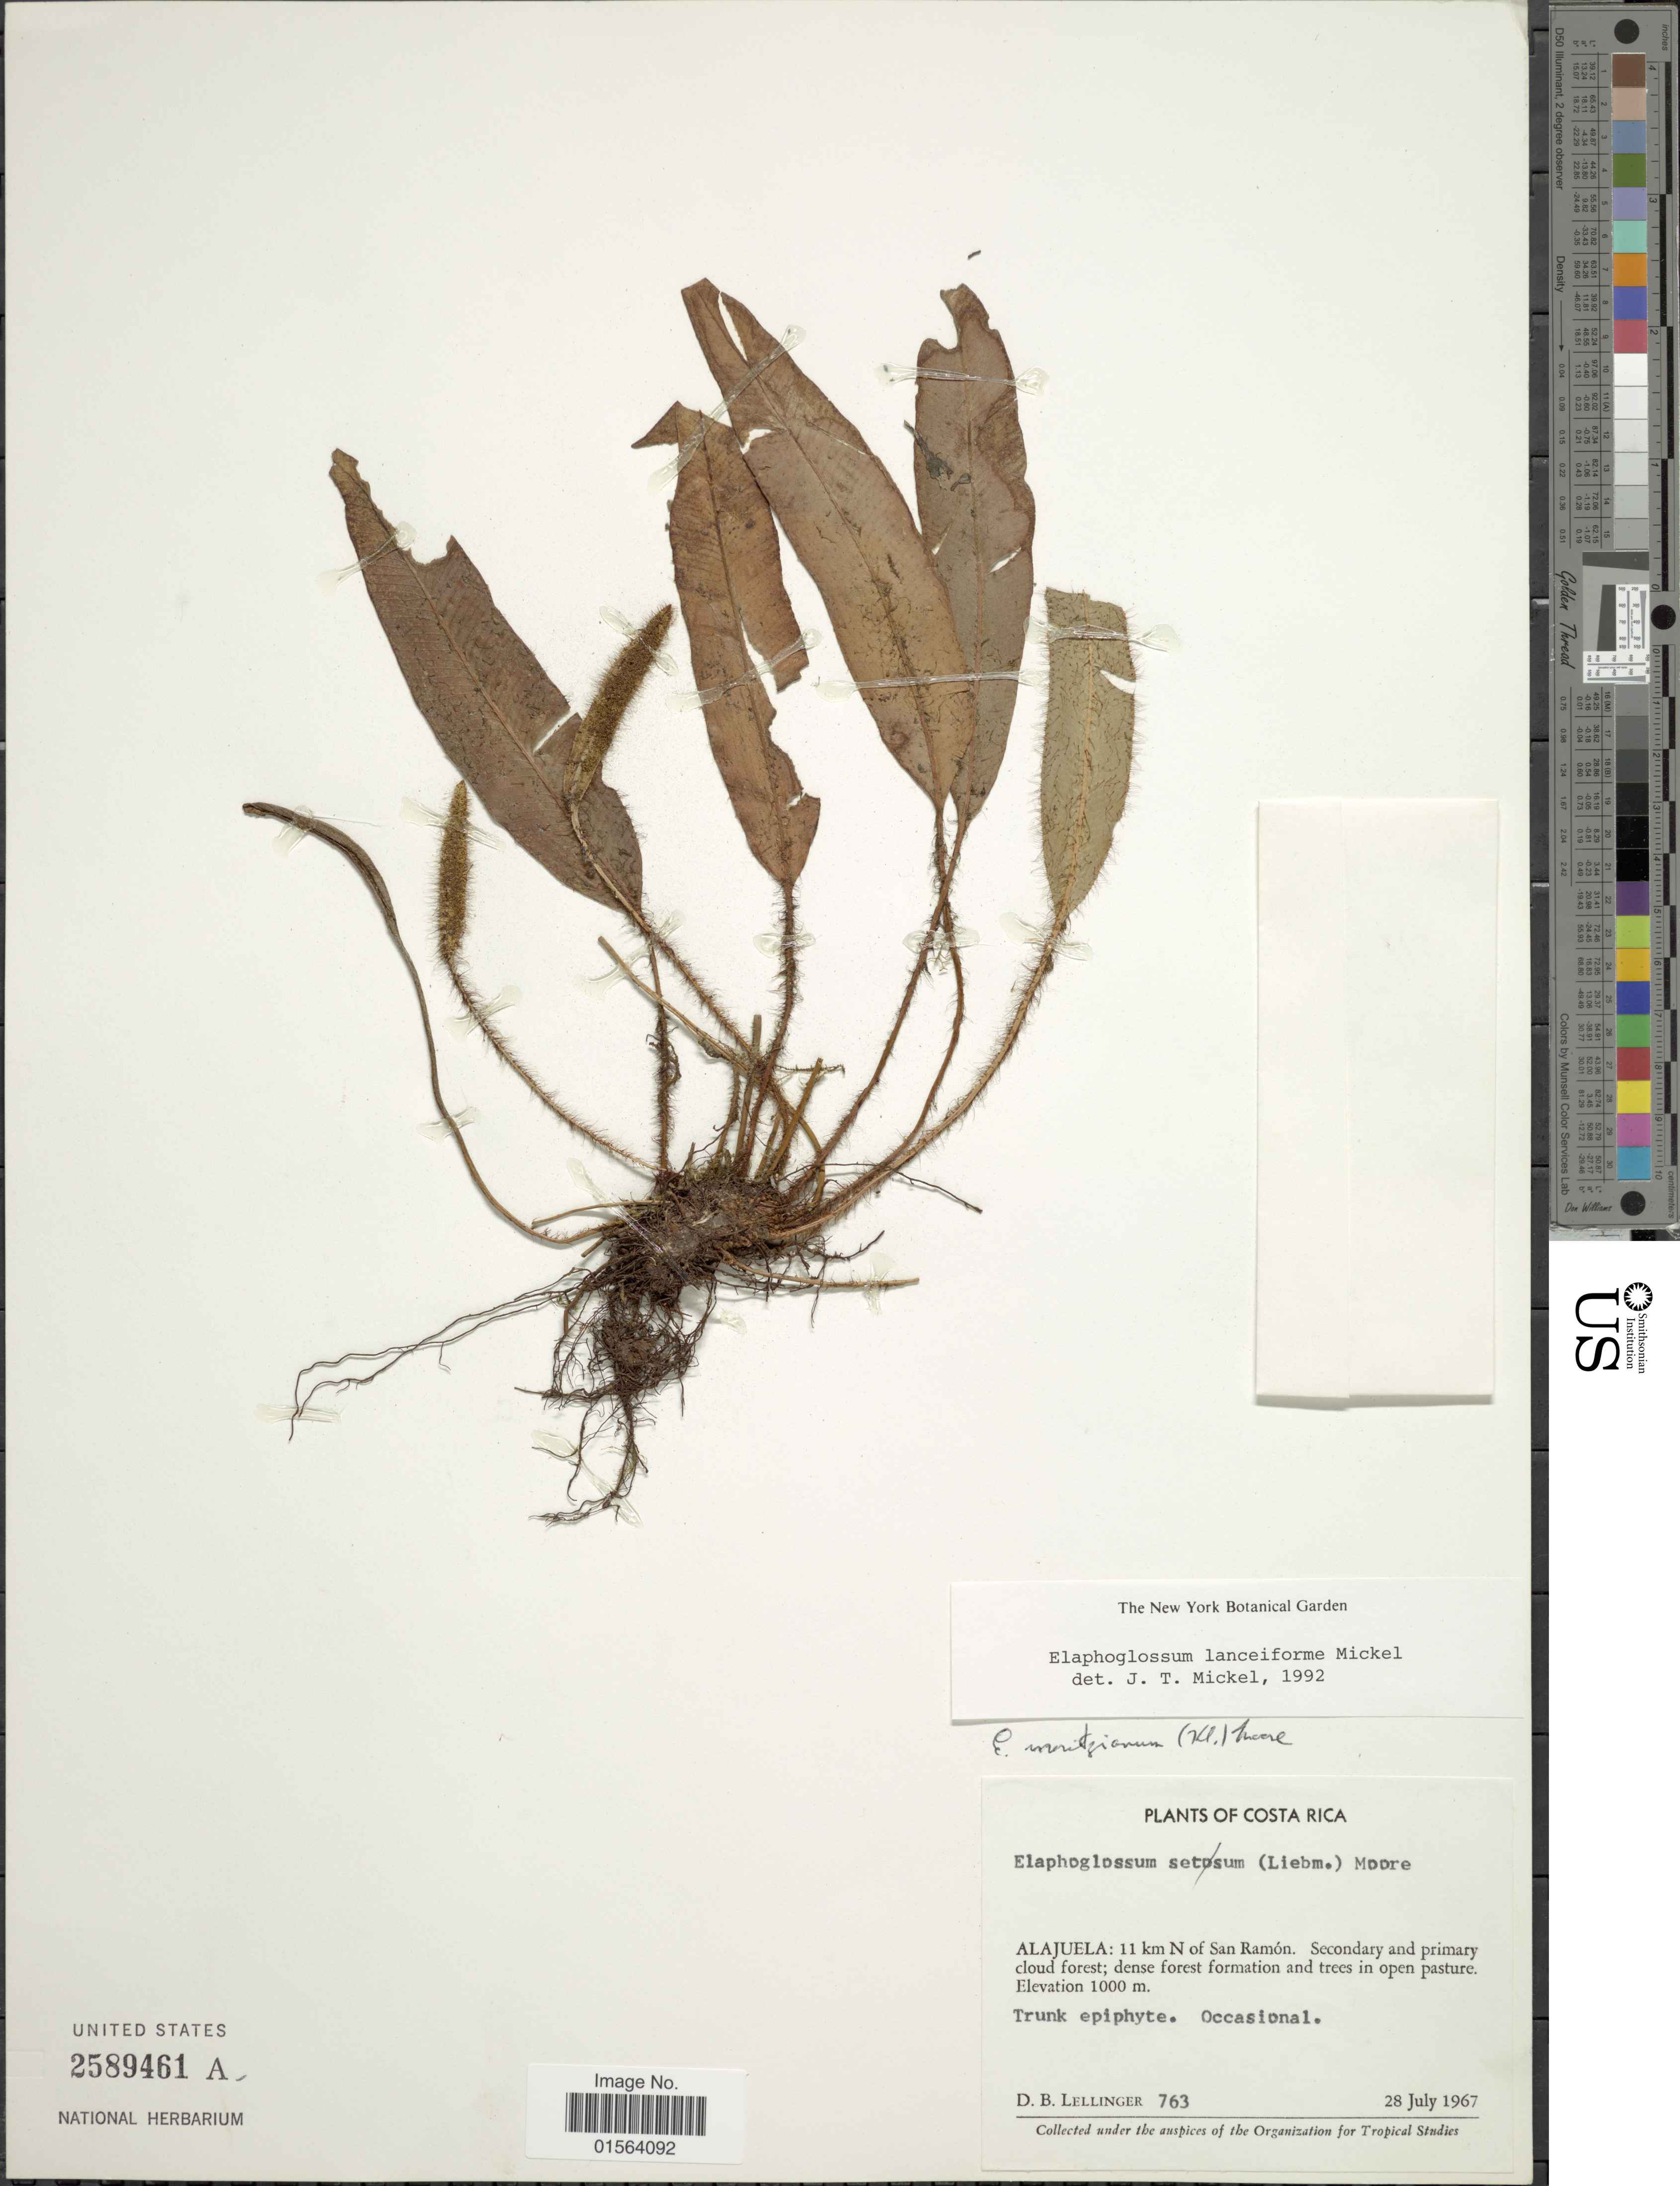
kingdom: Plantae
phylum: Tracheophyta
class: Polypodiopsida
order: Polypodiales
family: Dryopteridaceae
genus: Elaphoglossum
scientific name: Elaphoglossum lanceiforme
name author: Mickel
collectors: D. B. Lellinger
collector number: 763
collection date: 1967-07-28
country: Costa Rica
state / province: Alajuela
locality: Alajuela: 11 km N of San Ramon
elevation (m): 1000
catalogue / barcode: US 2589461A